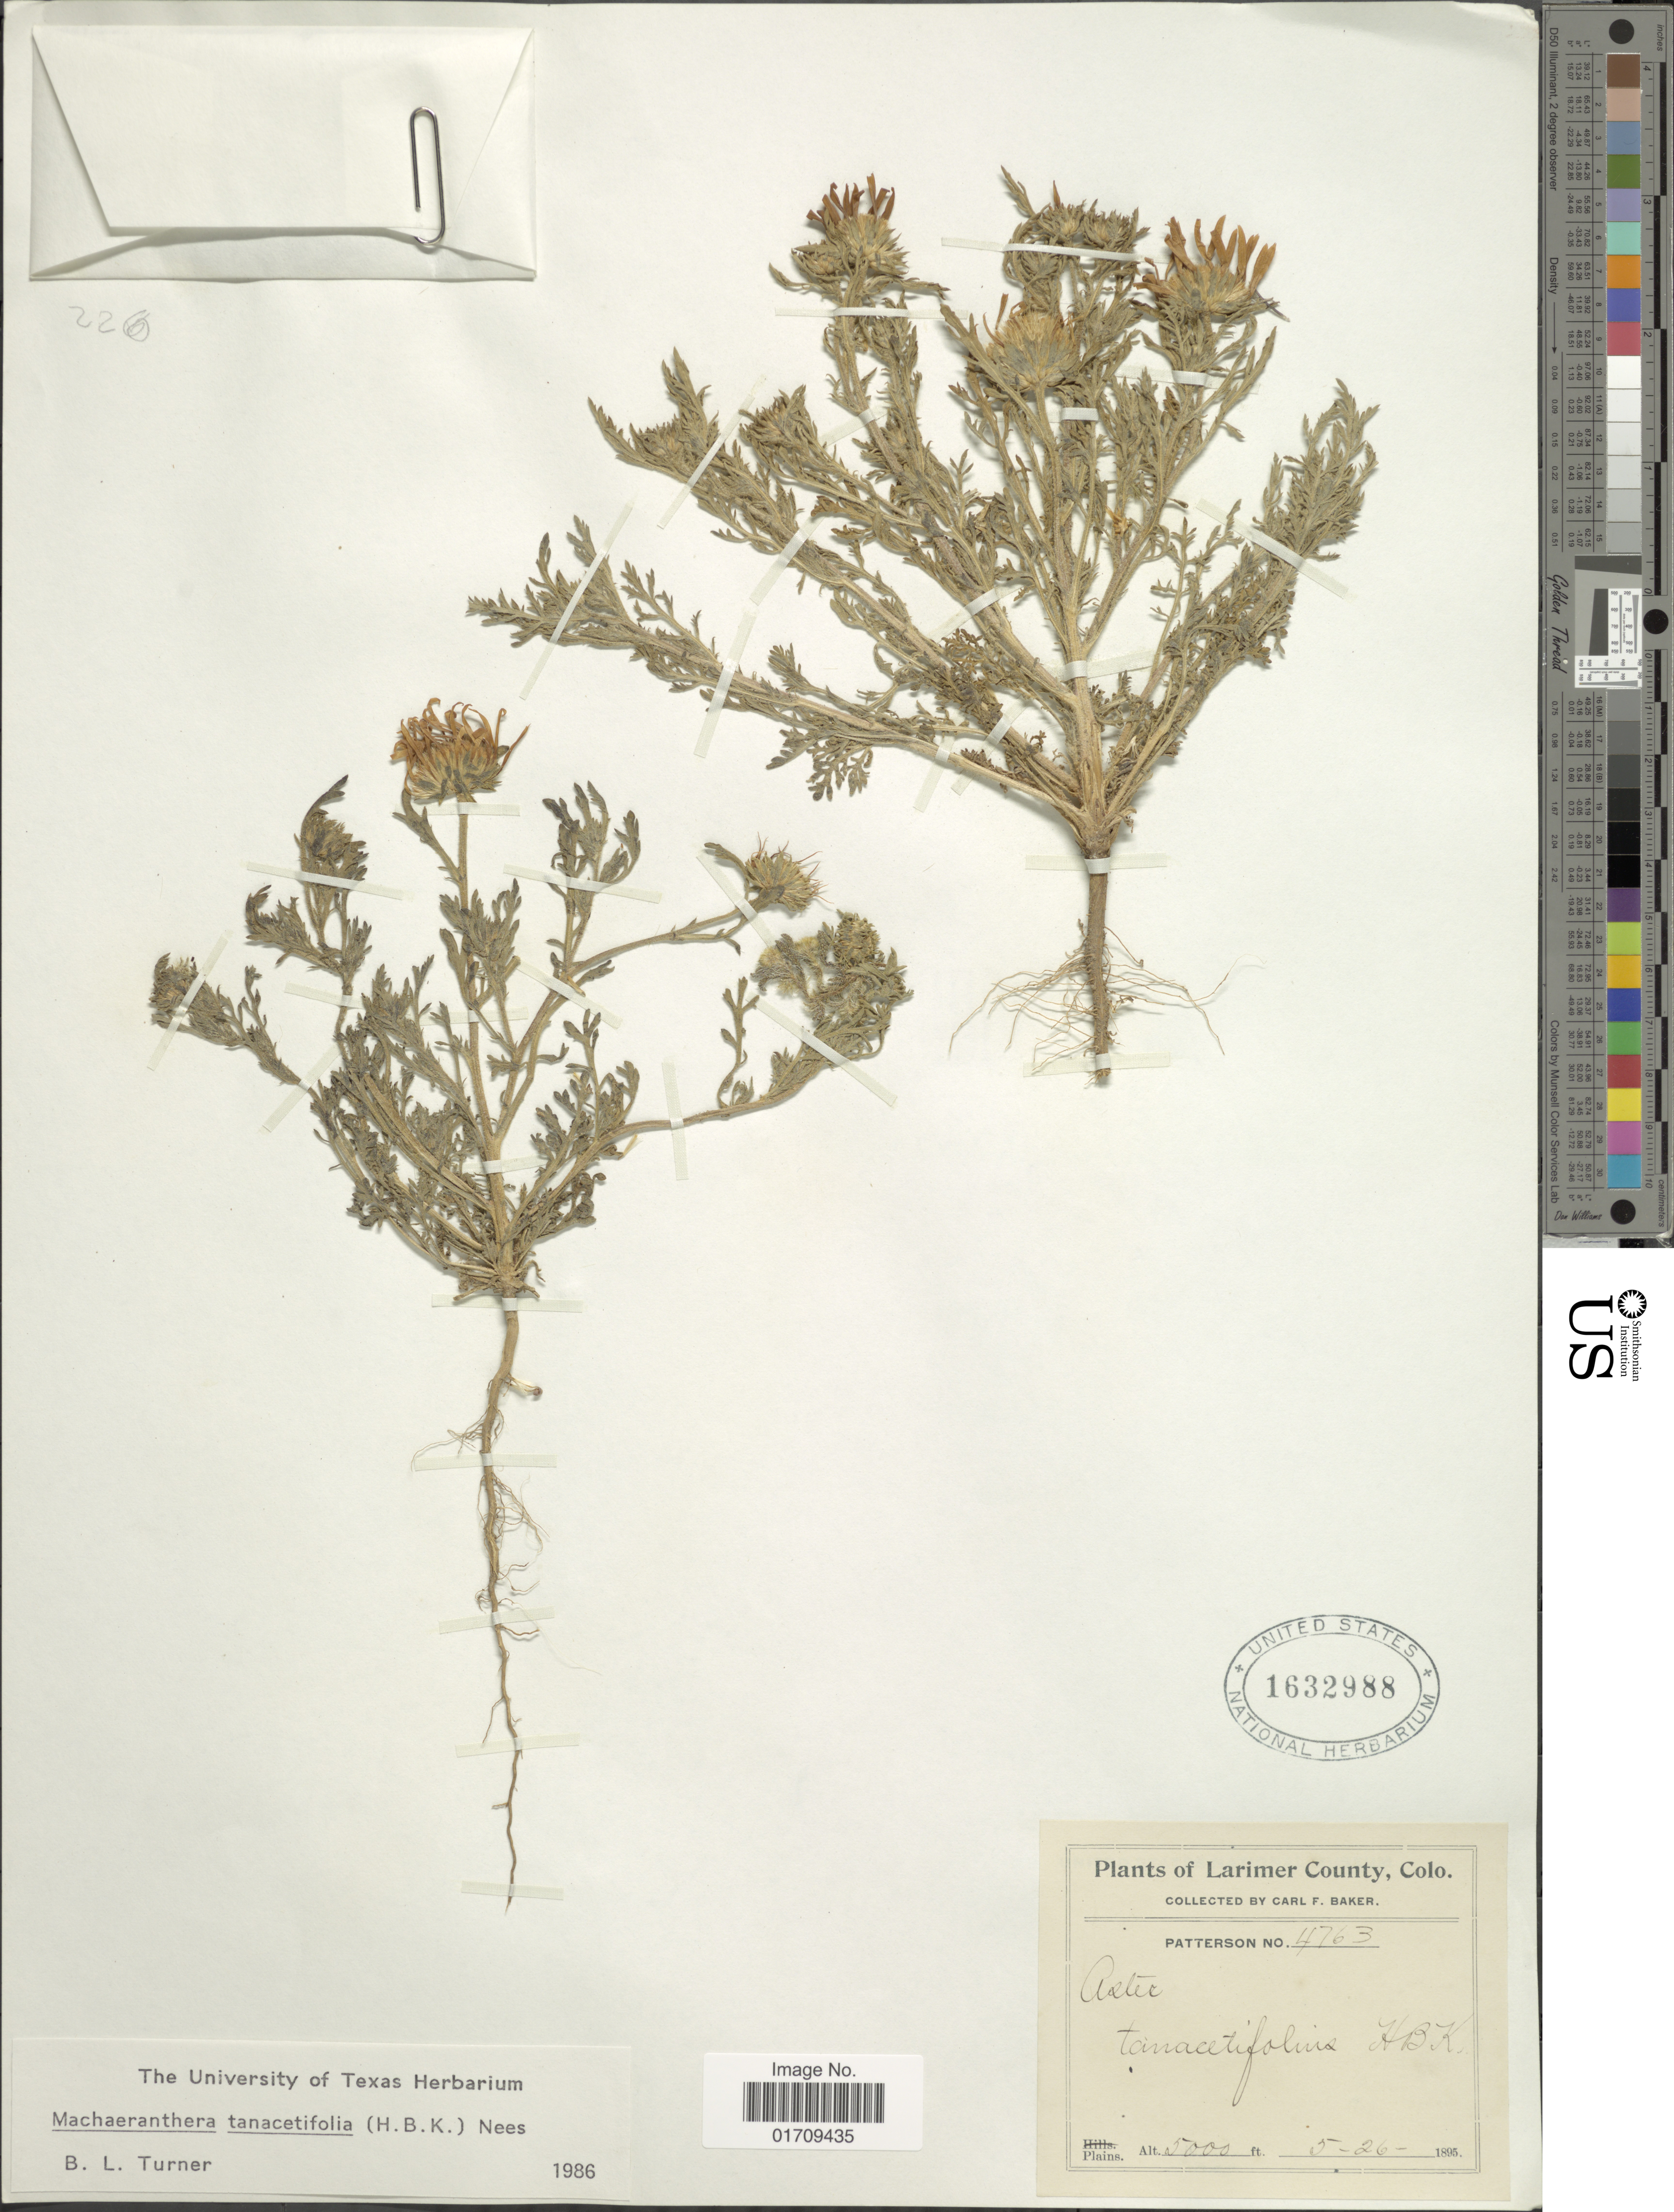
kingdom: Plantae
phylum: Tracheophyta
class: Magnoliopsida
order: Asterales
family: Asteraceae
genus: Machaeranthera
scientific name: Machaeranthera tanacetifolia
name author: (Kunth) Nees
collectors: C. F. Baker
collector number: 4763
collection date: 1895-05-26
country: United States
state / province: Colorado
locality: Larimer County, Colo.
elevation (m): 1524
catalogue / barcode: US 1632988